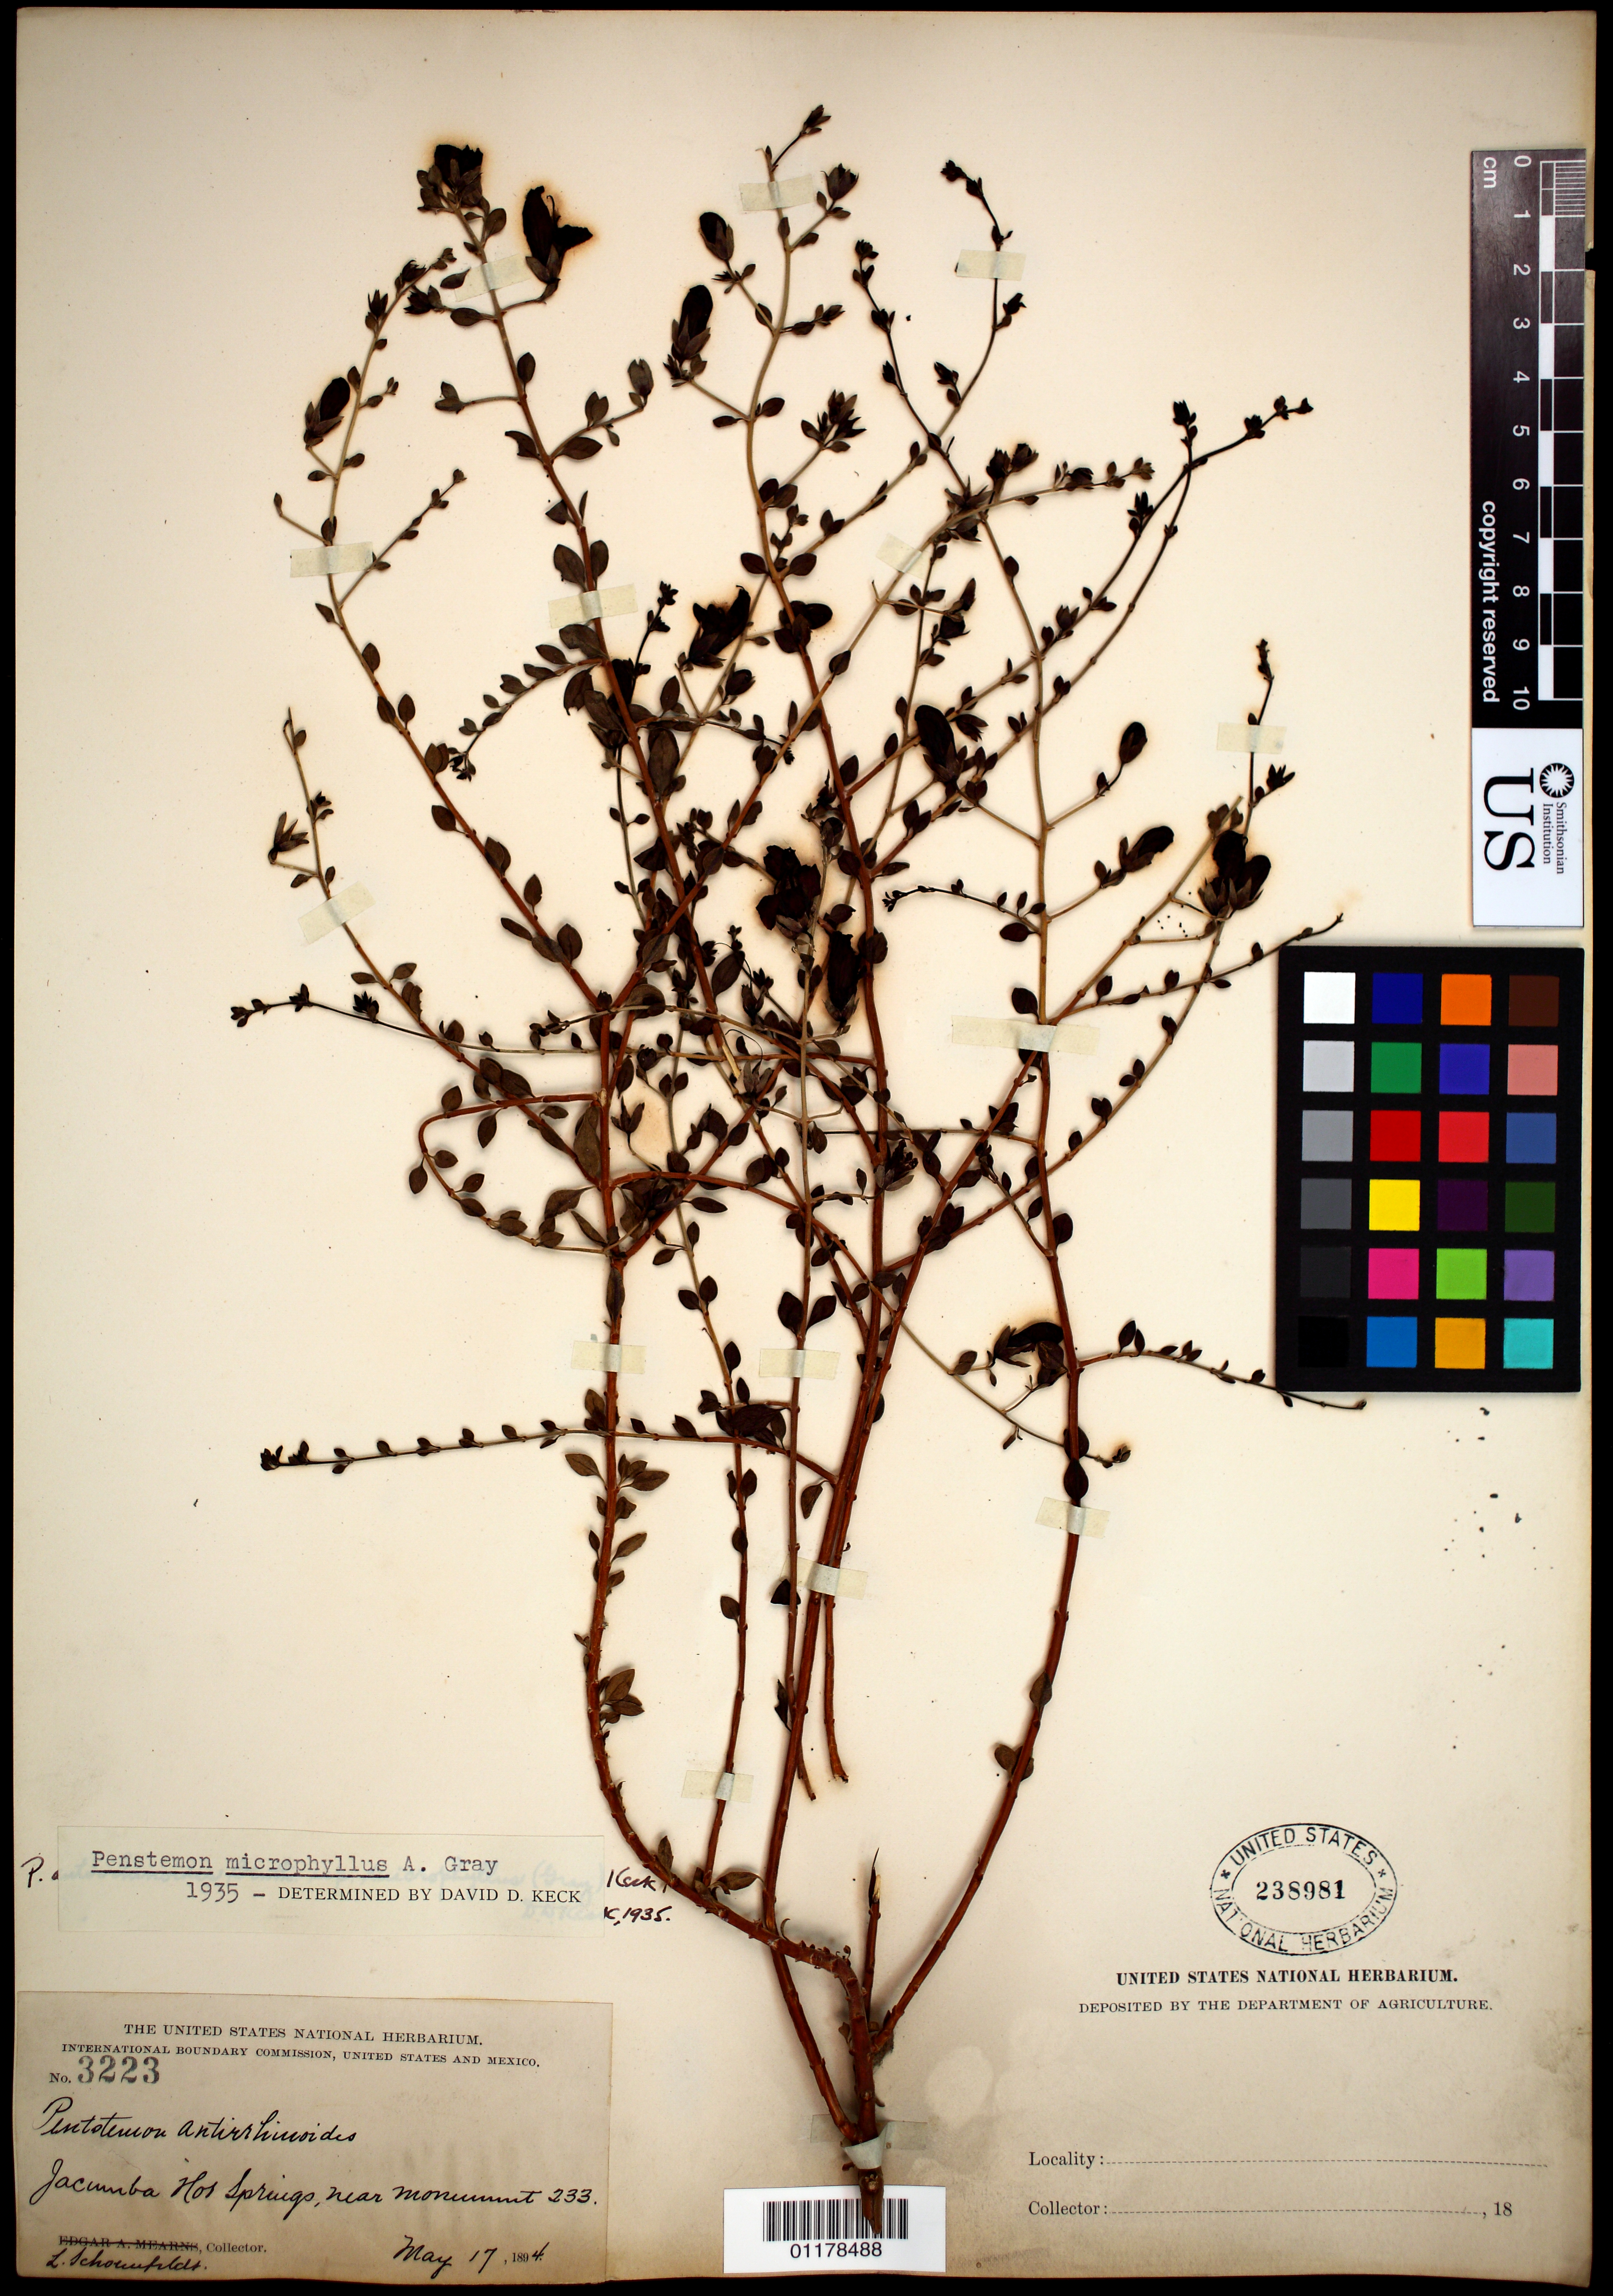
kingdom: Plantae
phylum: Tracheophyta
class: Magnoliopsida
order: Lamiales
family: Plantaginaceae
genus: Penstemon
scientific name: Penstemon microphyllus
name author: A. Gray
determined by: Keck, David D.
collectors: L. Schounfeldt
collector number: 3223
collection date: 1894-05-17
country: United States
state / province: California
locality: Jacumba Hot Springs, near Monument 233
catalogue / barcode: US 238981